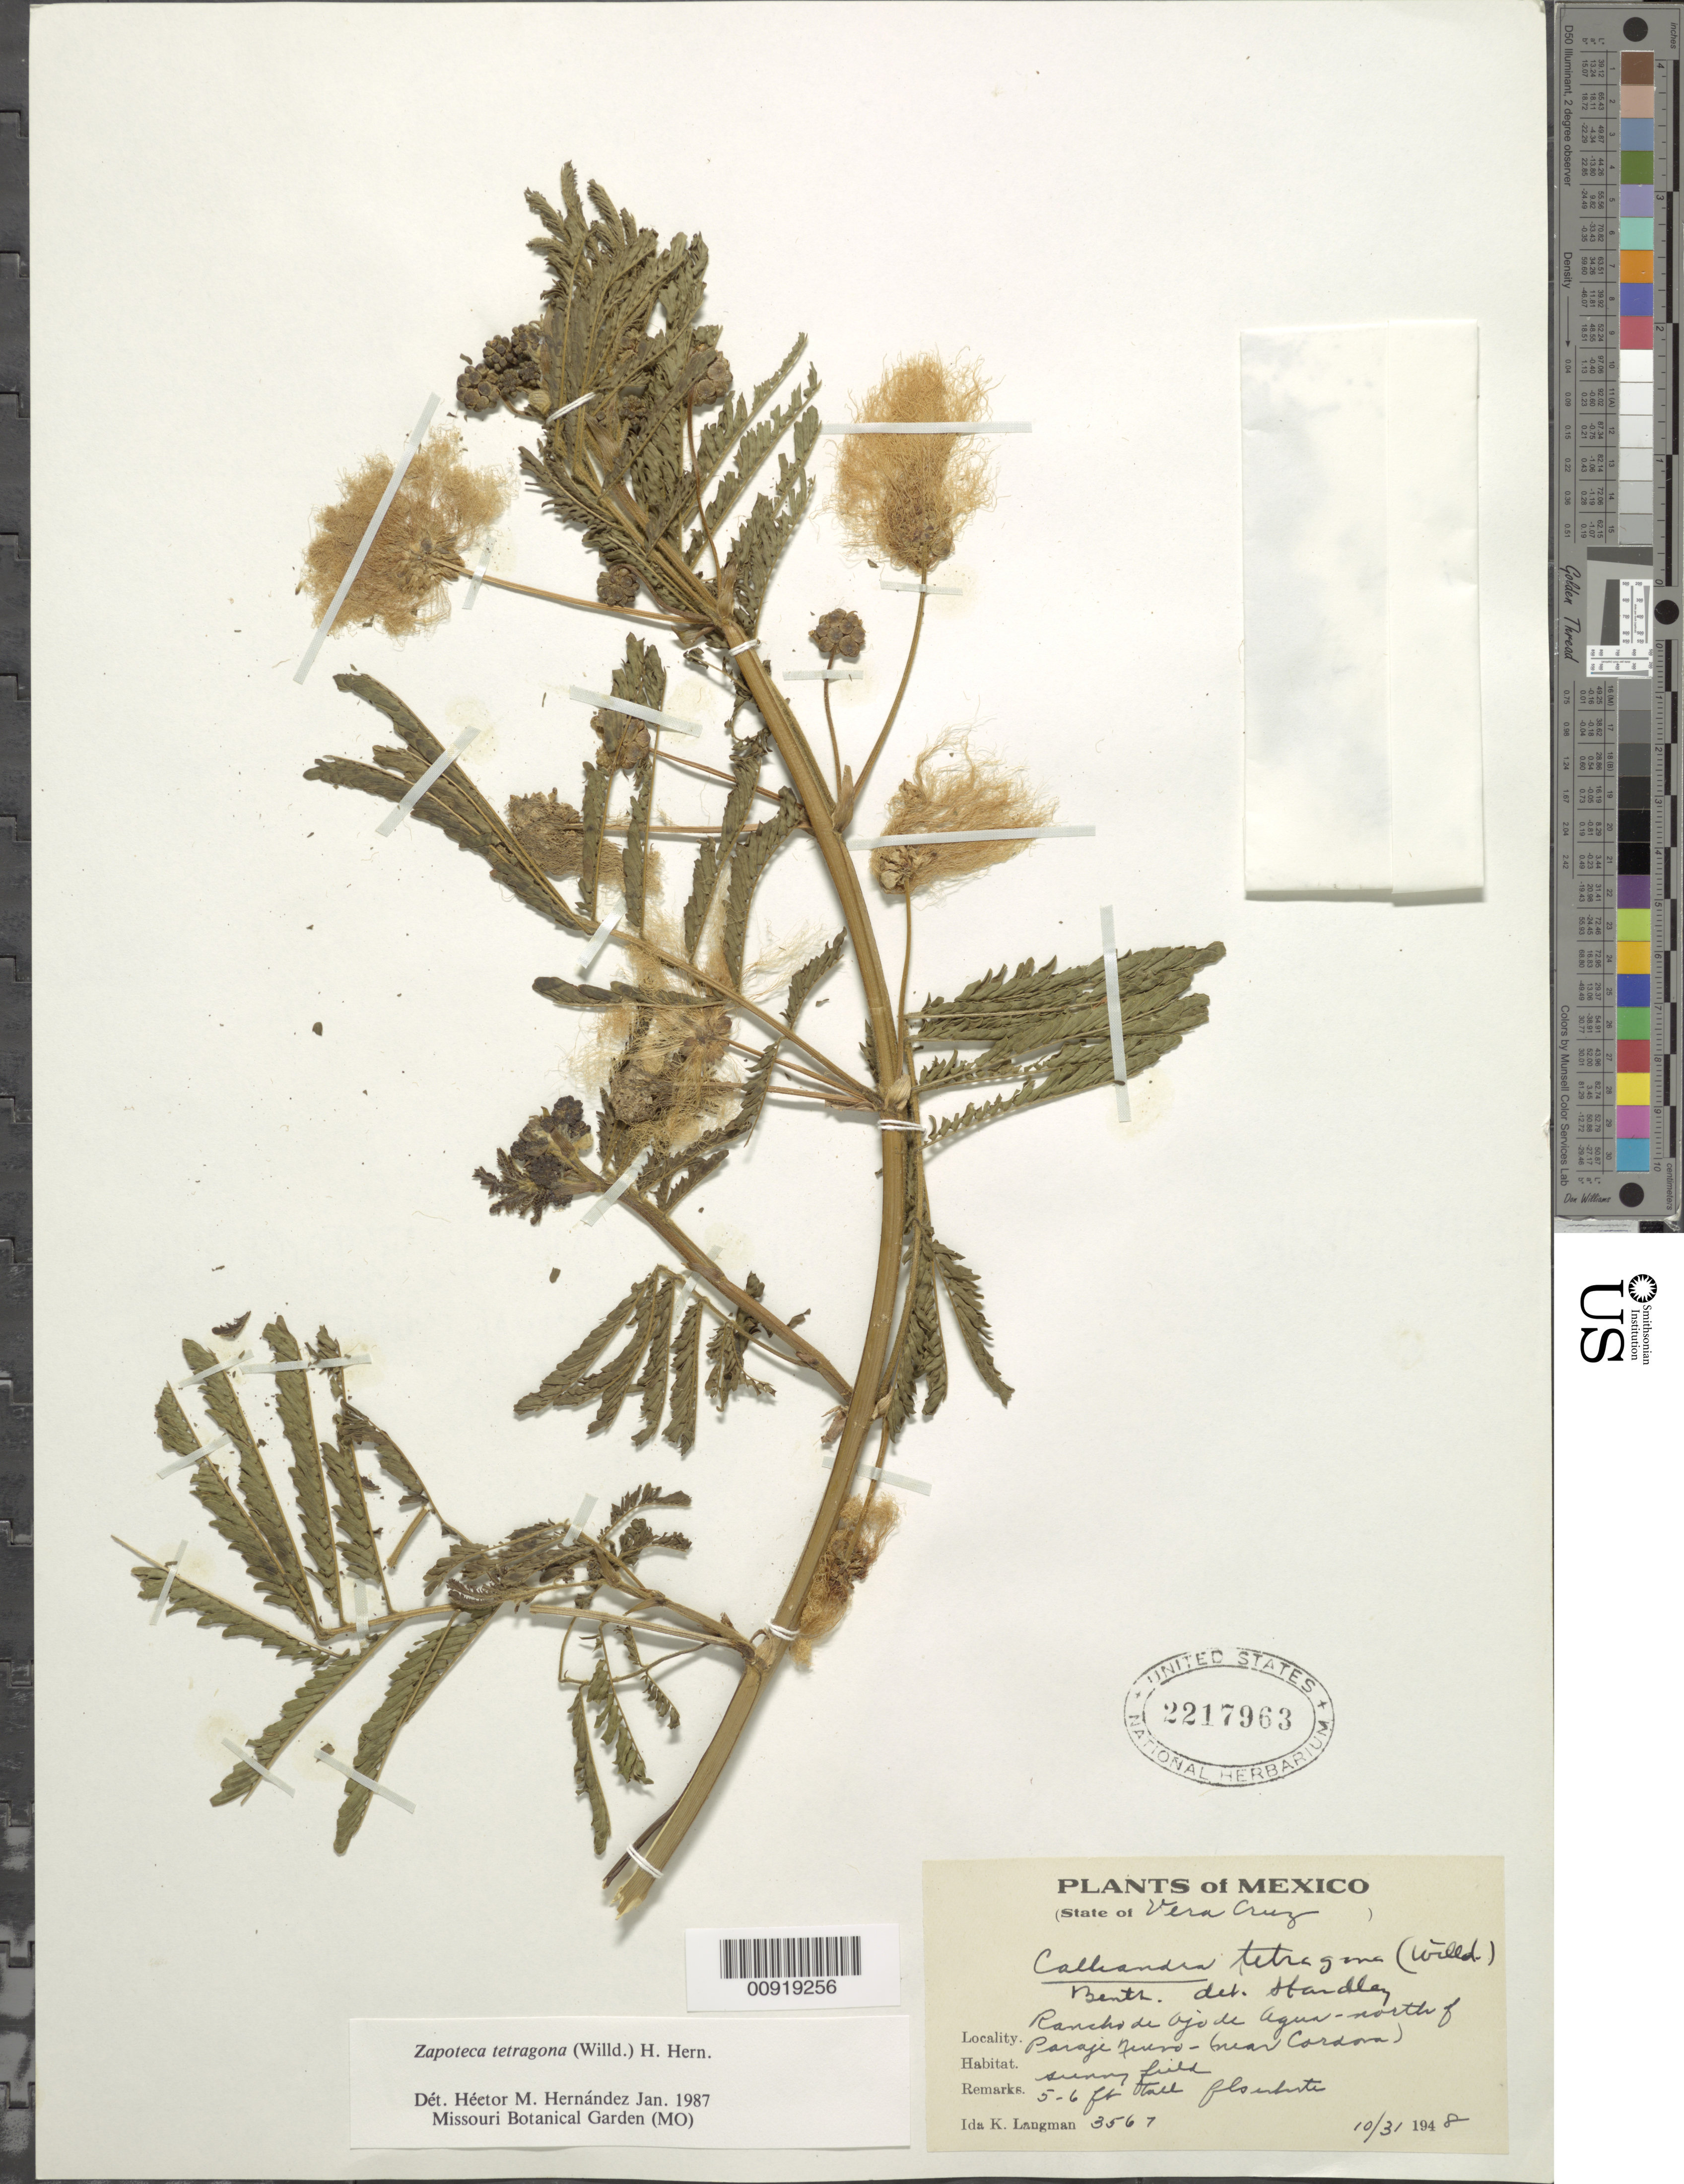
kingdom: Plantae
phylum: Tracheophyta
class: Magnoliopsida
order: Fabales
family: Fabaceae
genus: Zapoteca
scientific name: Zapoteca tetragona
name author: (Willd.) H.M. Hern.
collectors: I. K. Langman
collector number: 3567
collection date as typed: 31 Oct 1948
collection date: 1948-10-31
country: Mexico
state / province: Veracruz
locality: Rancho de Ojo de Agua - north of Paraje Nuevo (near Cordova).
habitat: Sunny field.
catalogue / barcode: US 2217963